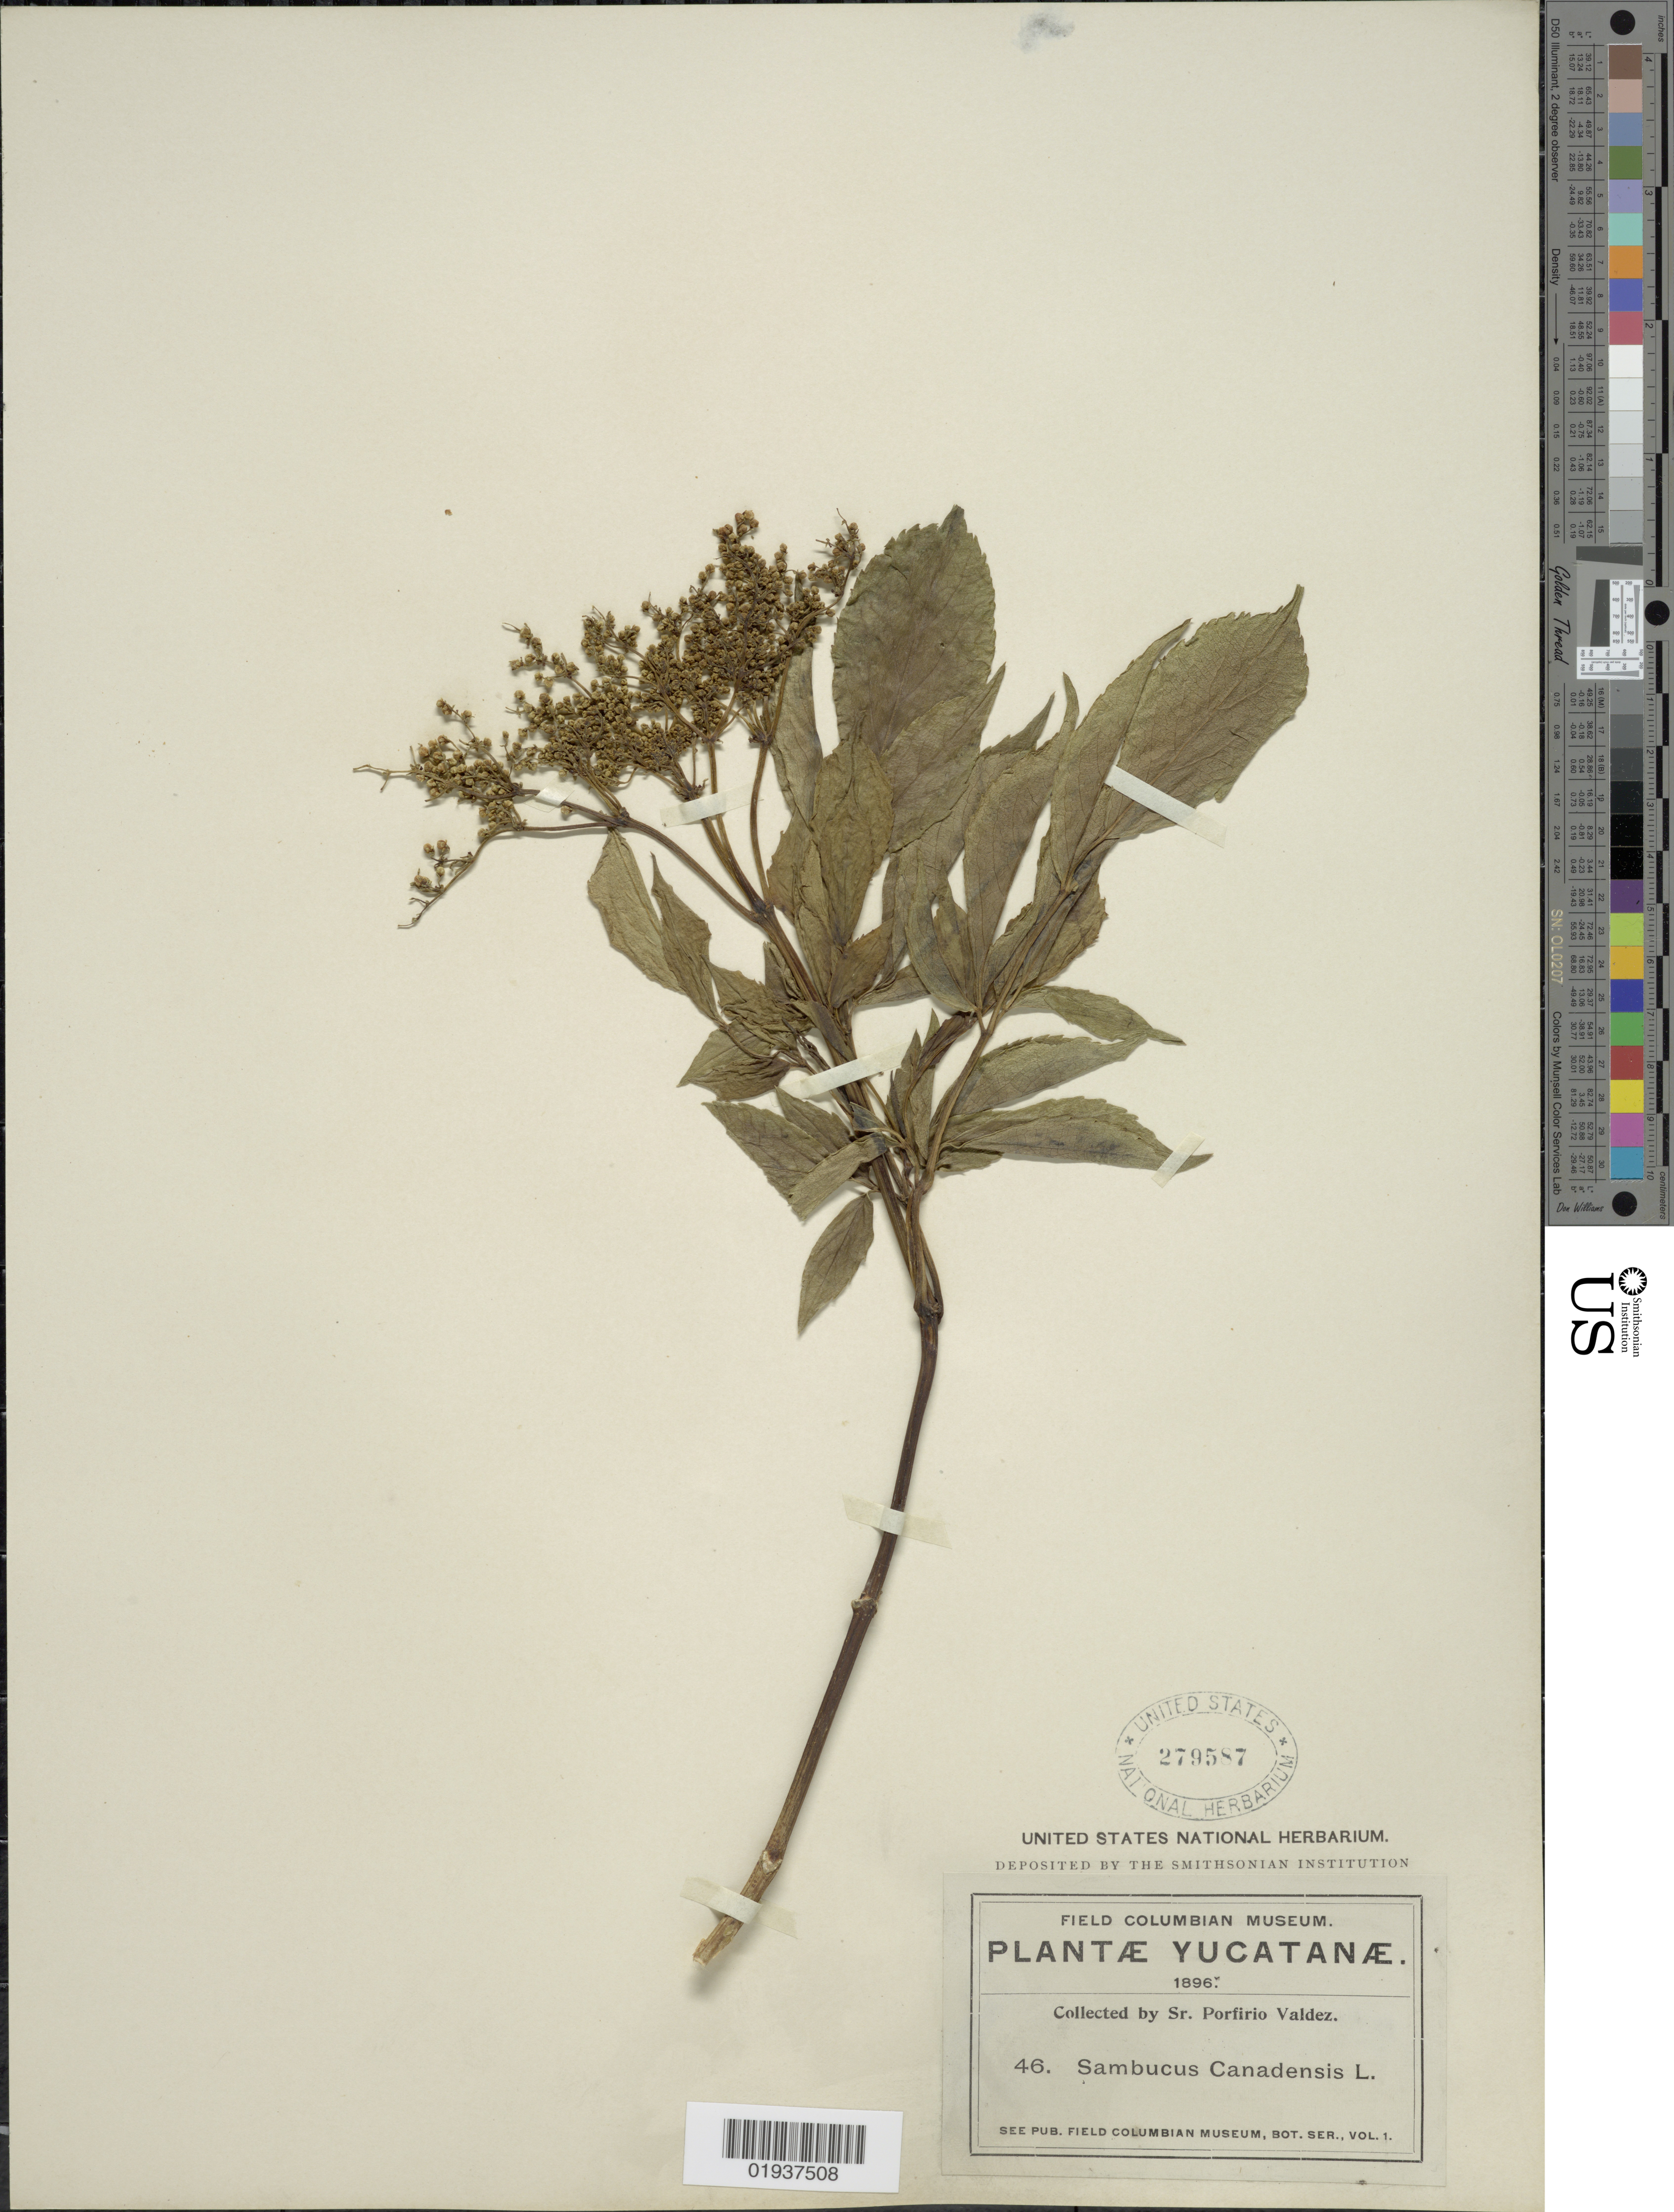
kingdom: Plantae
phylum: Tracheophyta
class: Magnoliopsida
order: Dipsacales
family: Viburnaceae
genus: Sambucus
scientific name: Sambucus mexicana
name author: C. Presl ex DC.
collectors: P. Valdez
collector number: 46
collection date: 1896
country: Mexico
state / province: Yucatán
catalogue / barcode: US 279587